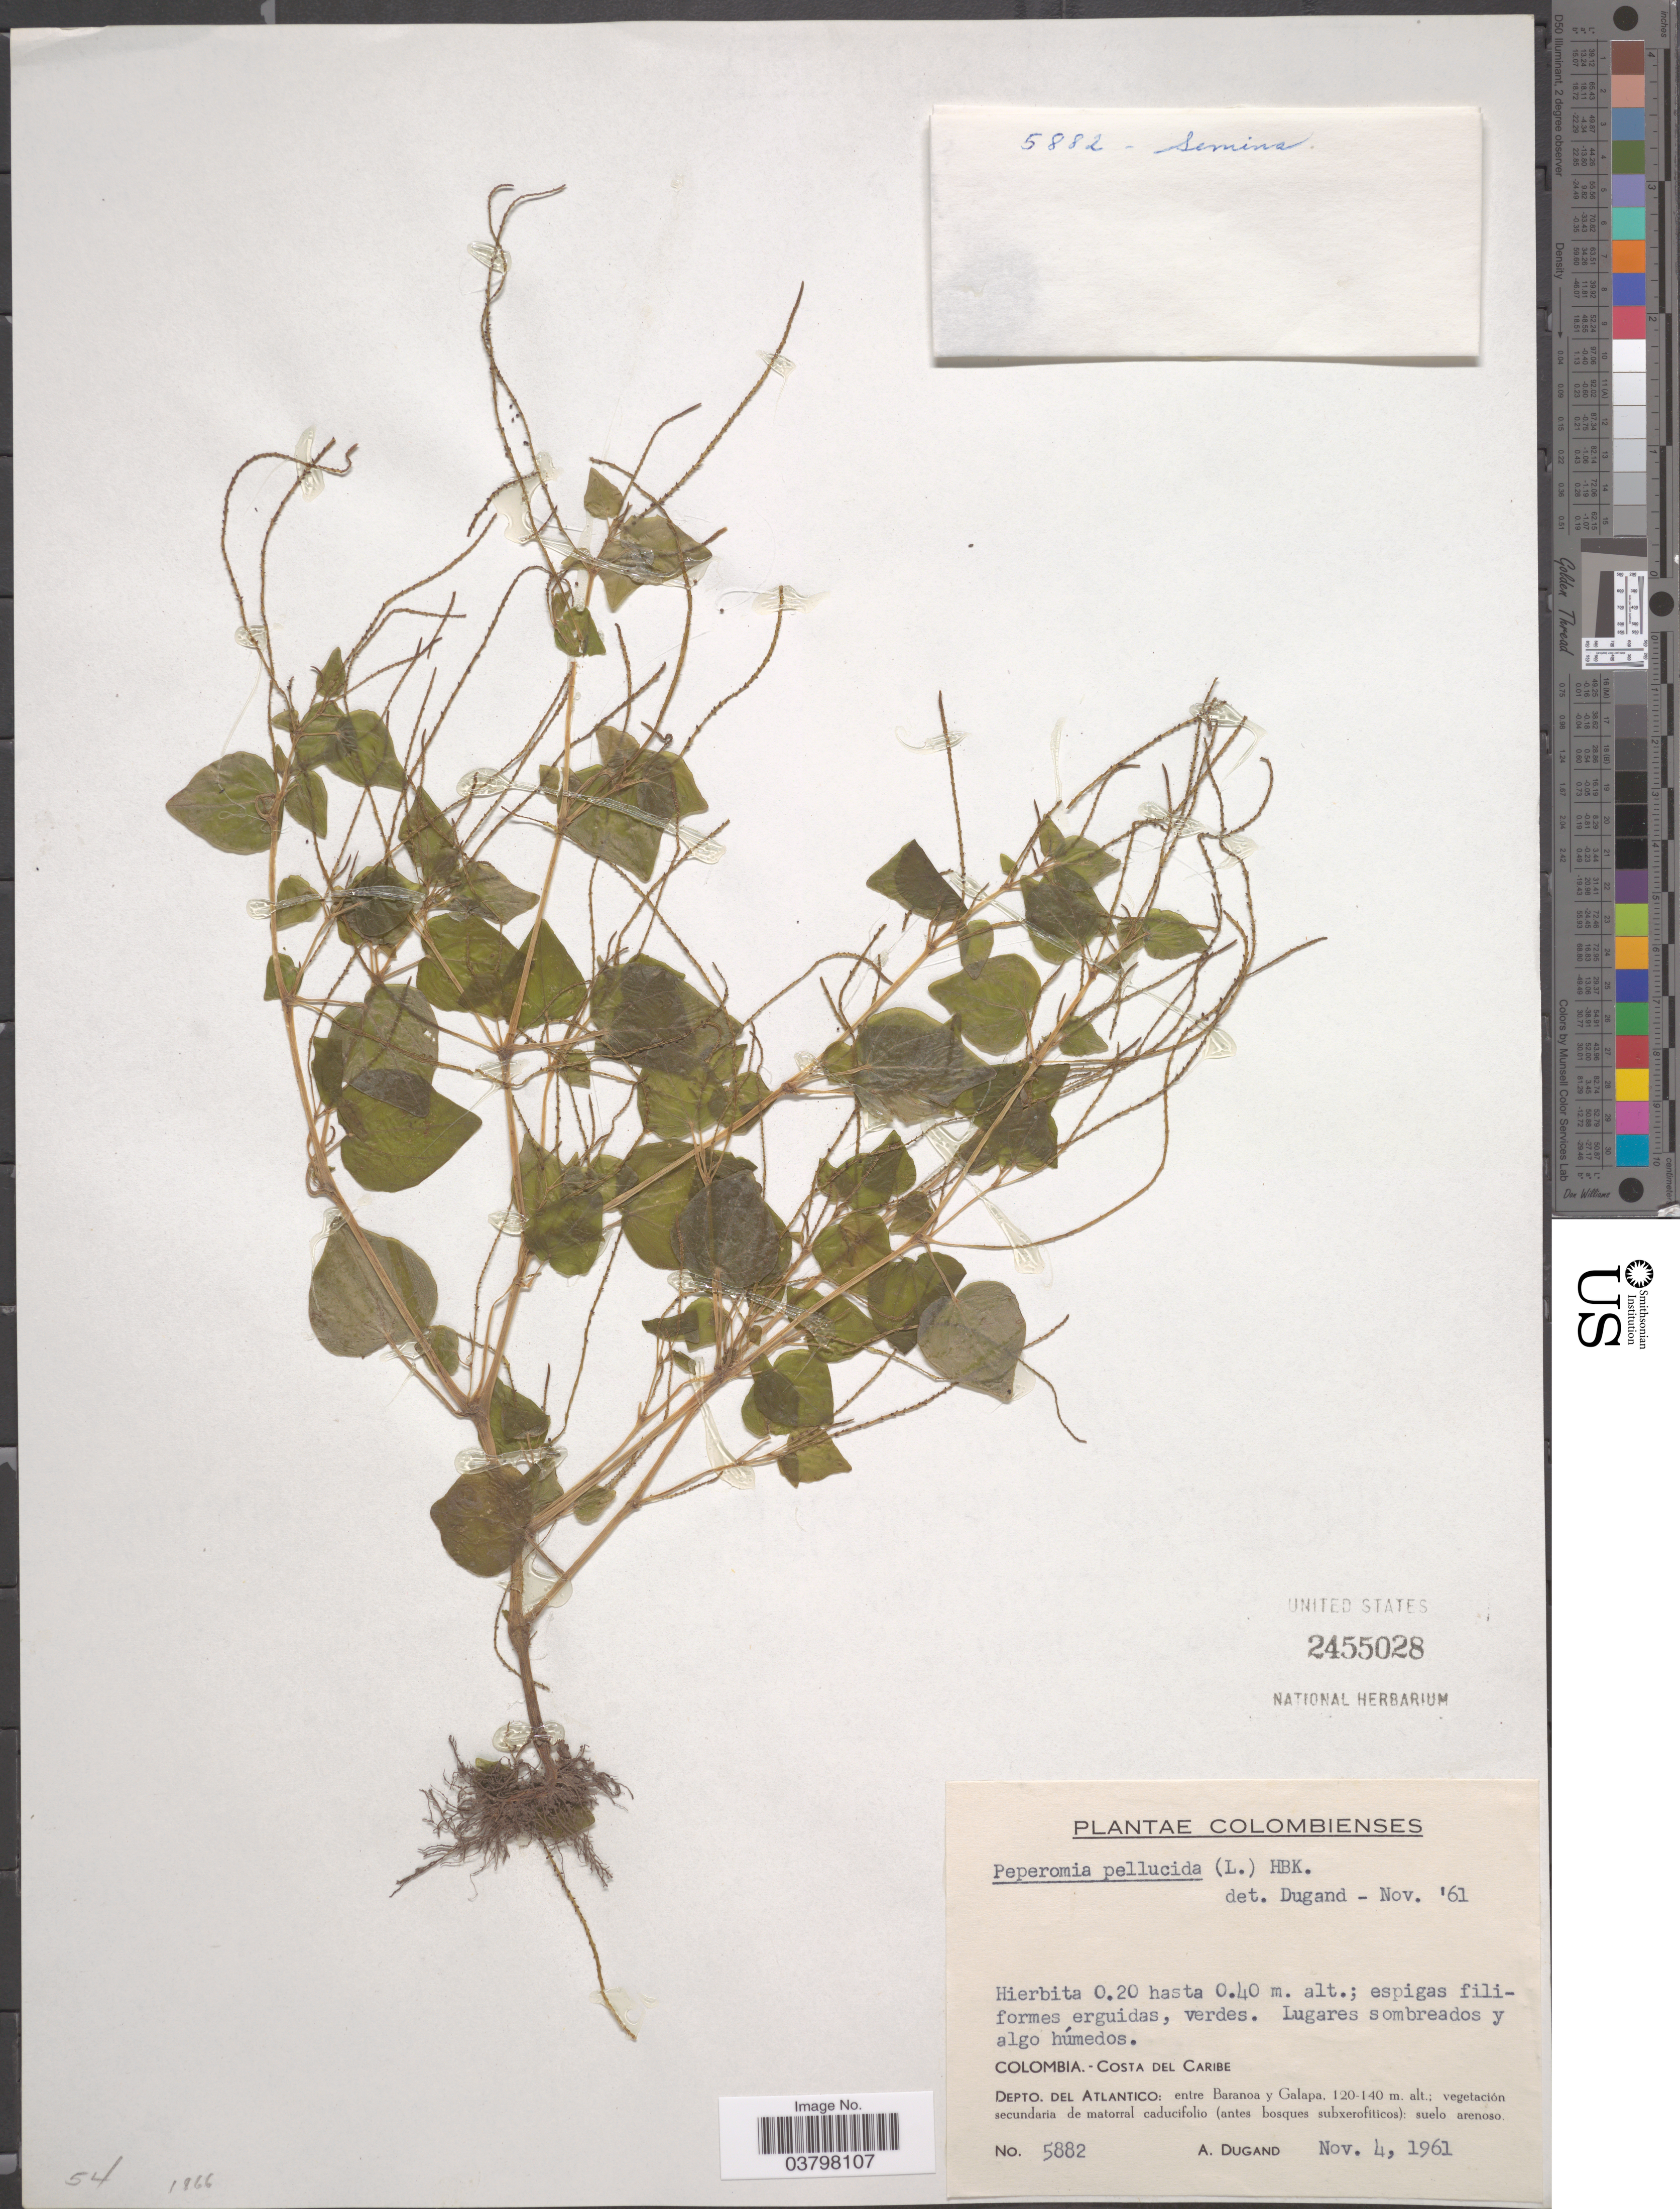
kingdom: Plantae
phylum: Tracheophyta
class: Magnoliopsida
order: Piperales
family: Piperaceae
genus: Peperomia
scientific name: Peperomia pellucida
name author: (L.) Kunth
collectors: A. Dugand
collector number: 5882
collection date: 1961-11-04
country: Colombia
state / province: Atlántico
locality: Costa del Caribe. Depto. del Atlantico: entre Baranoa y Galapa.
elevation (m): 120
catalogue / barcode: US 2455028